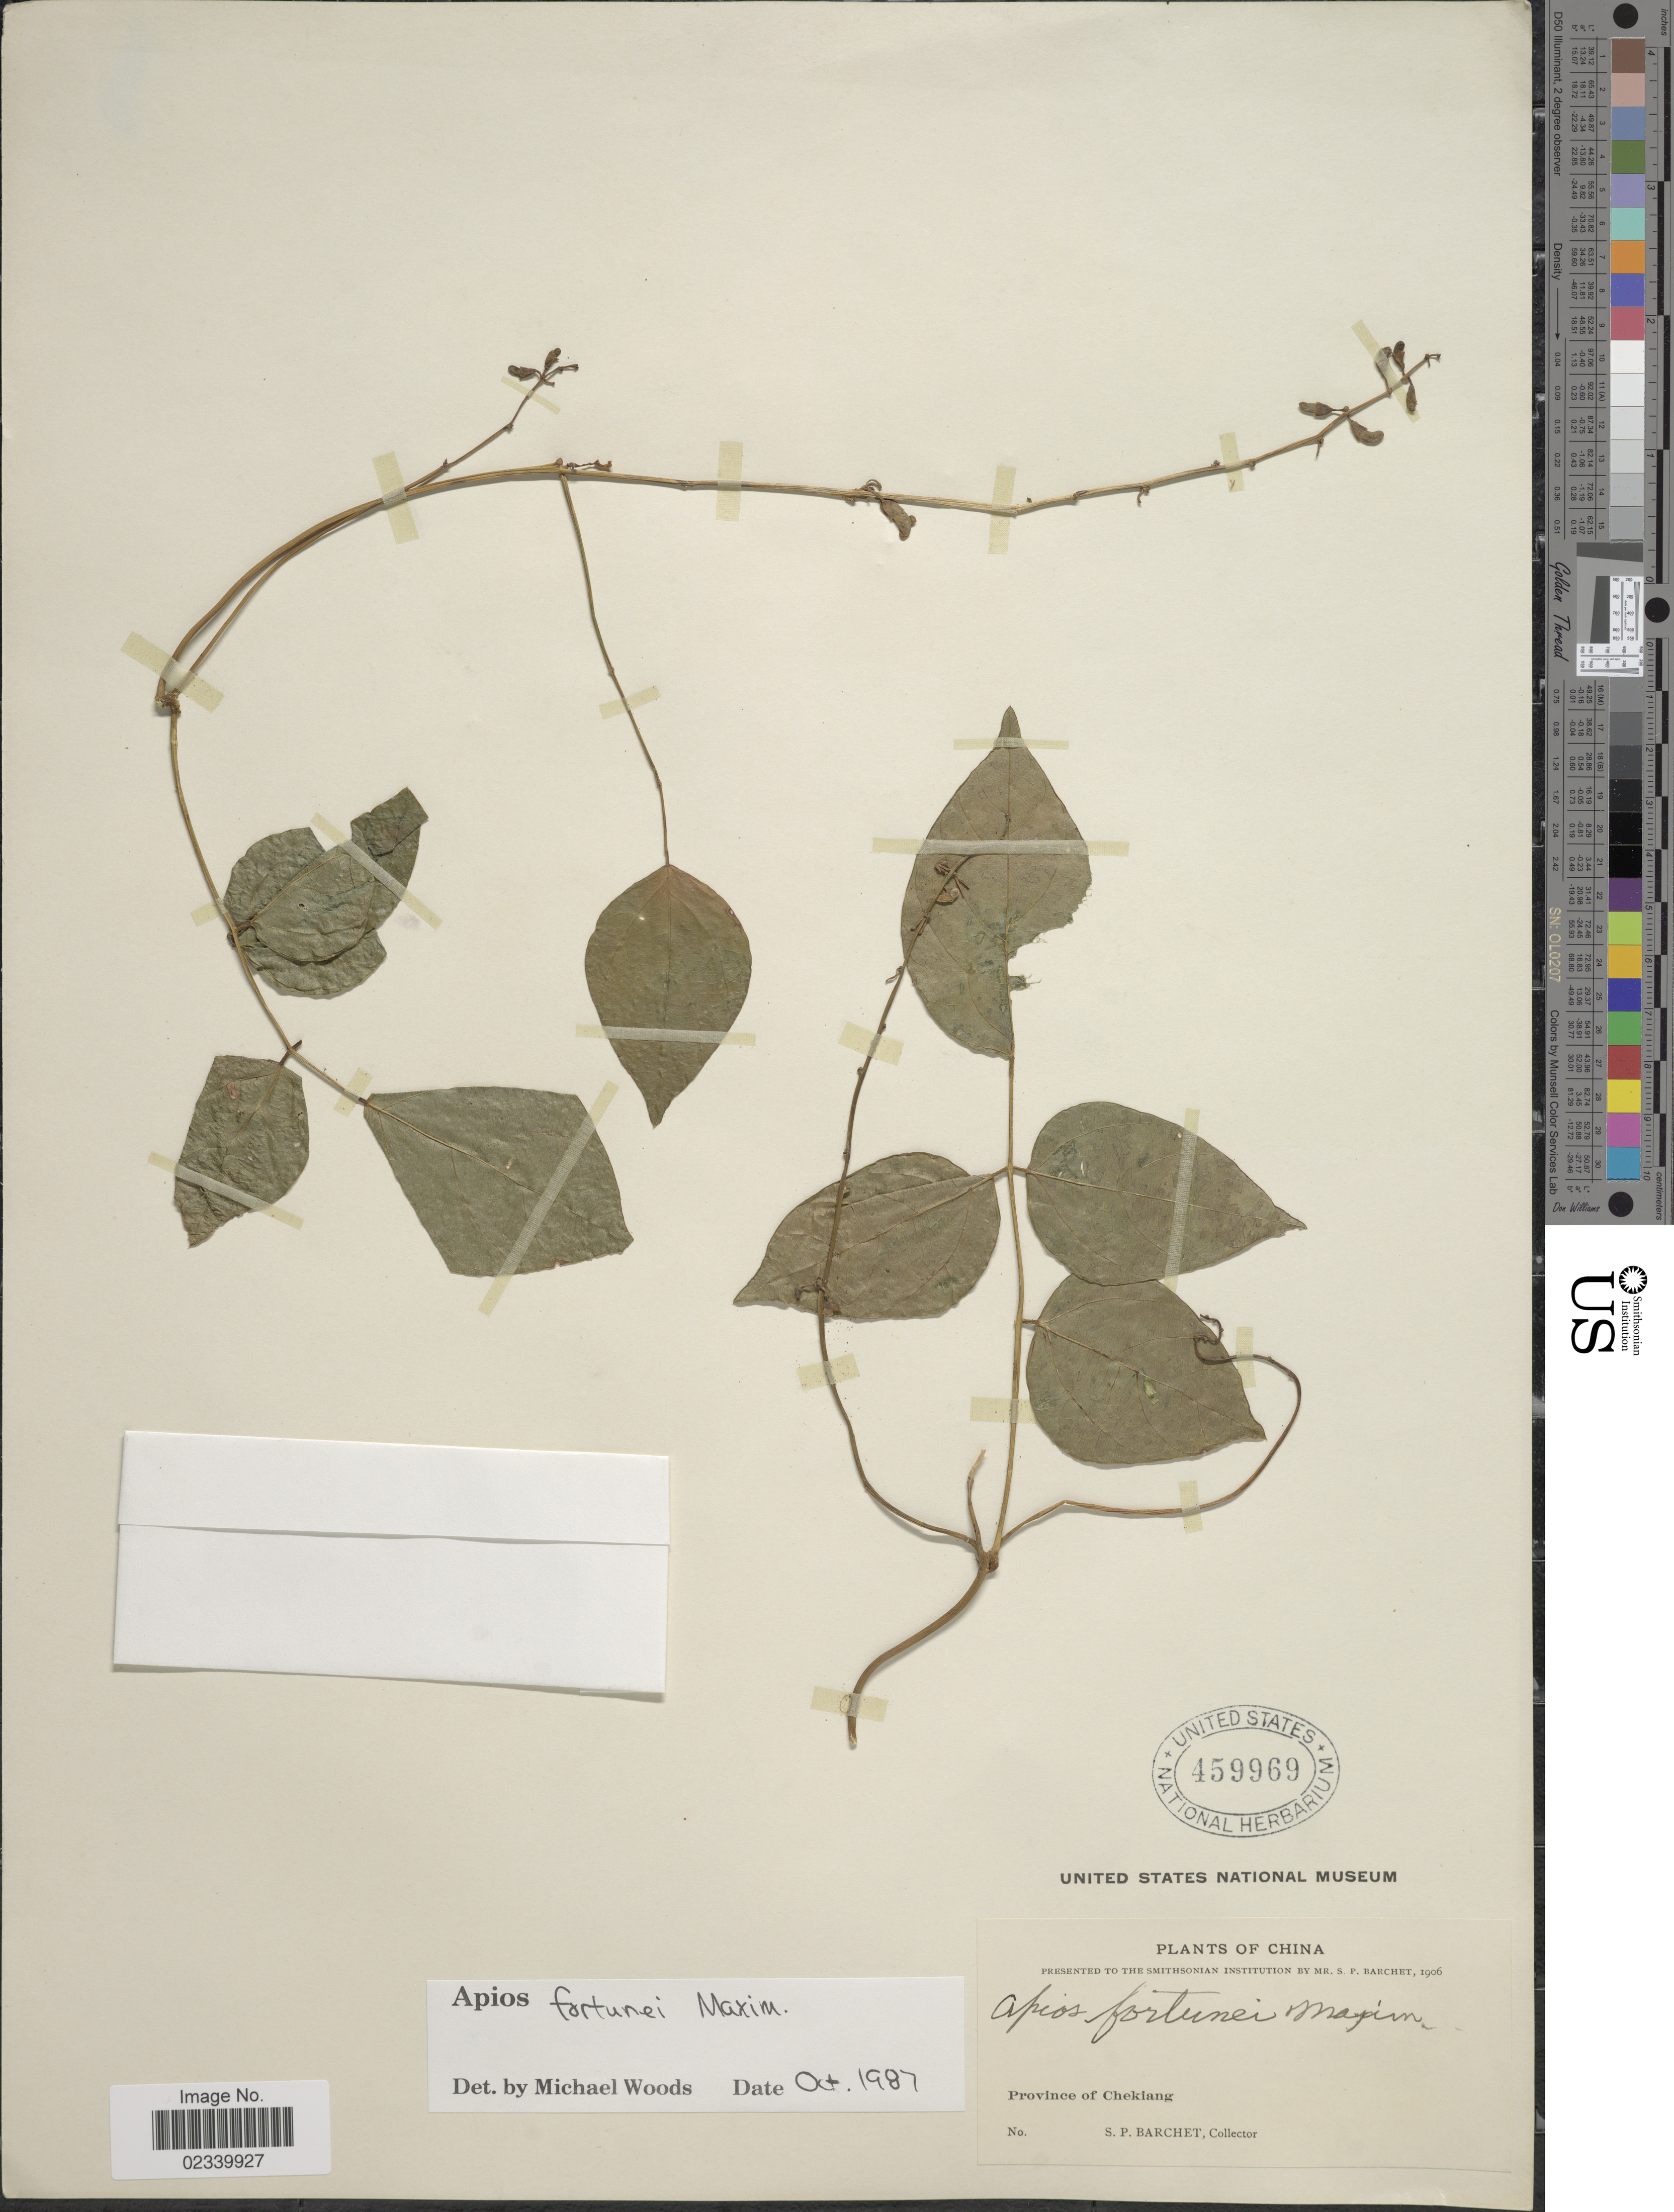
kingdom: Plantae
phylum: Tracheophyta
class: Magnoliopsida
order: Fabales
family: Fabaceae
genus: Apios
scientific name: Apios fortunei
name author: Maxim.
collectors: S. P. Barchet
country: China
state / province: Zhejiang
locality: Province of Chekiang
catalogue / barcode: US 459969